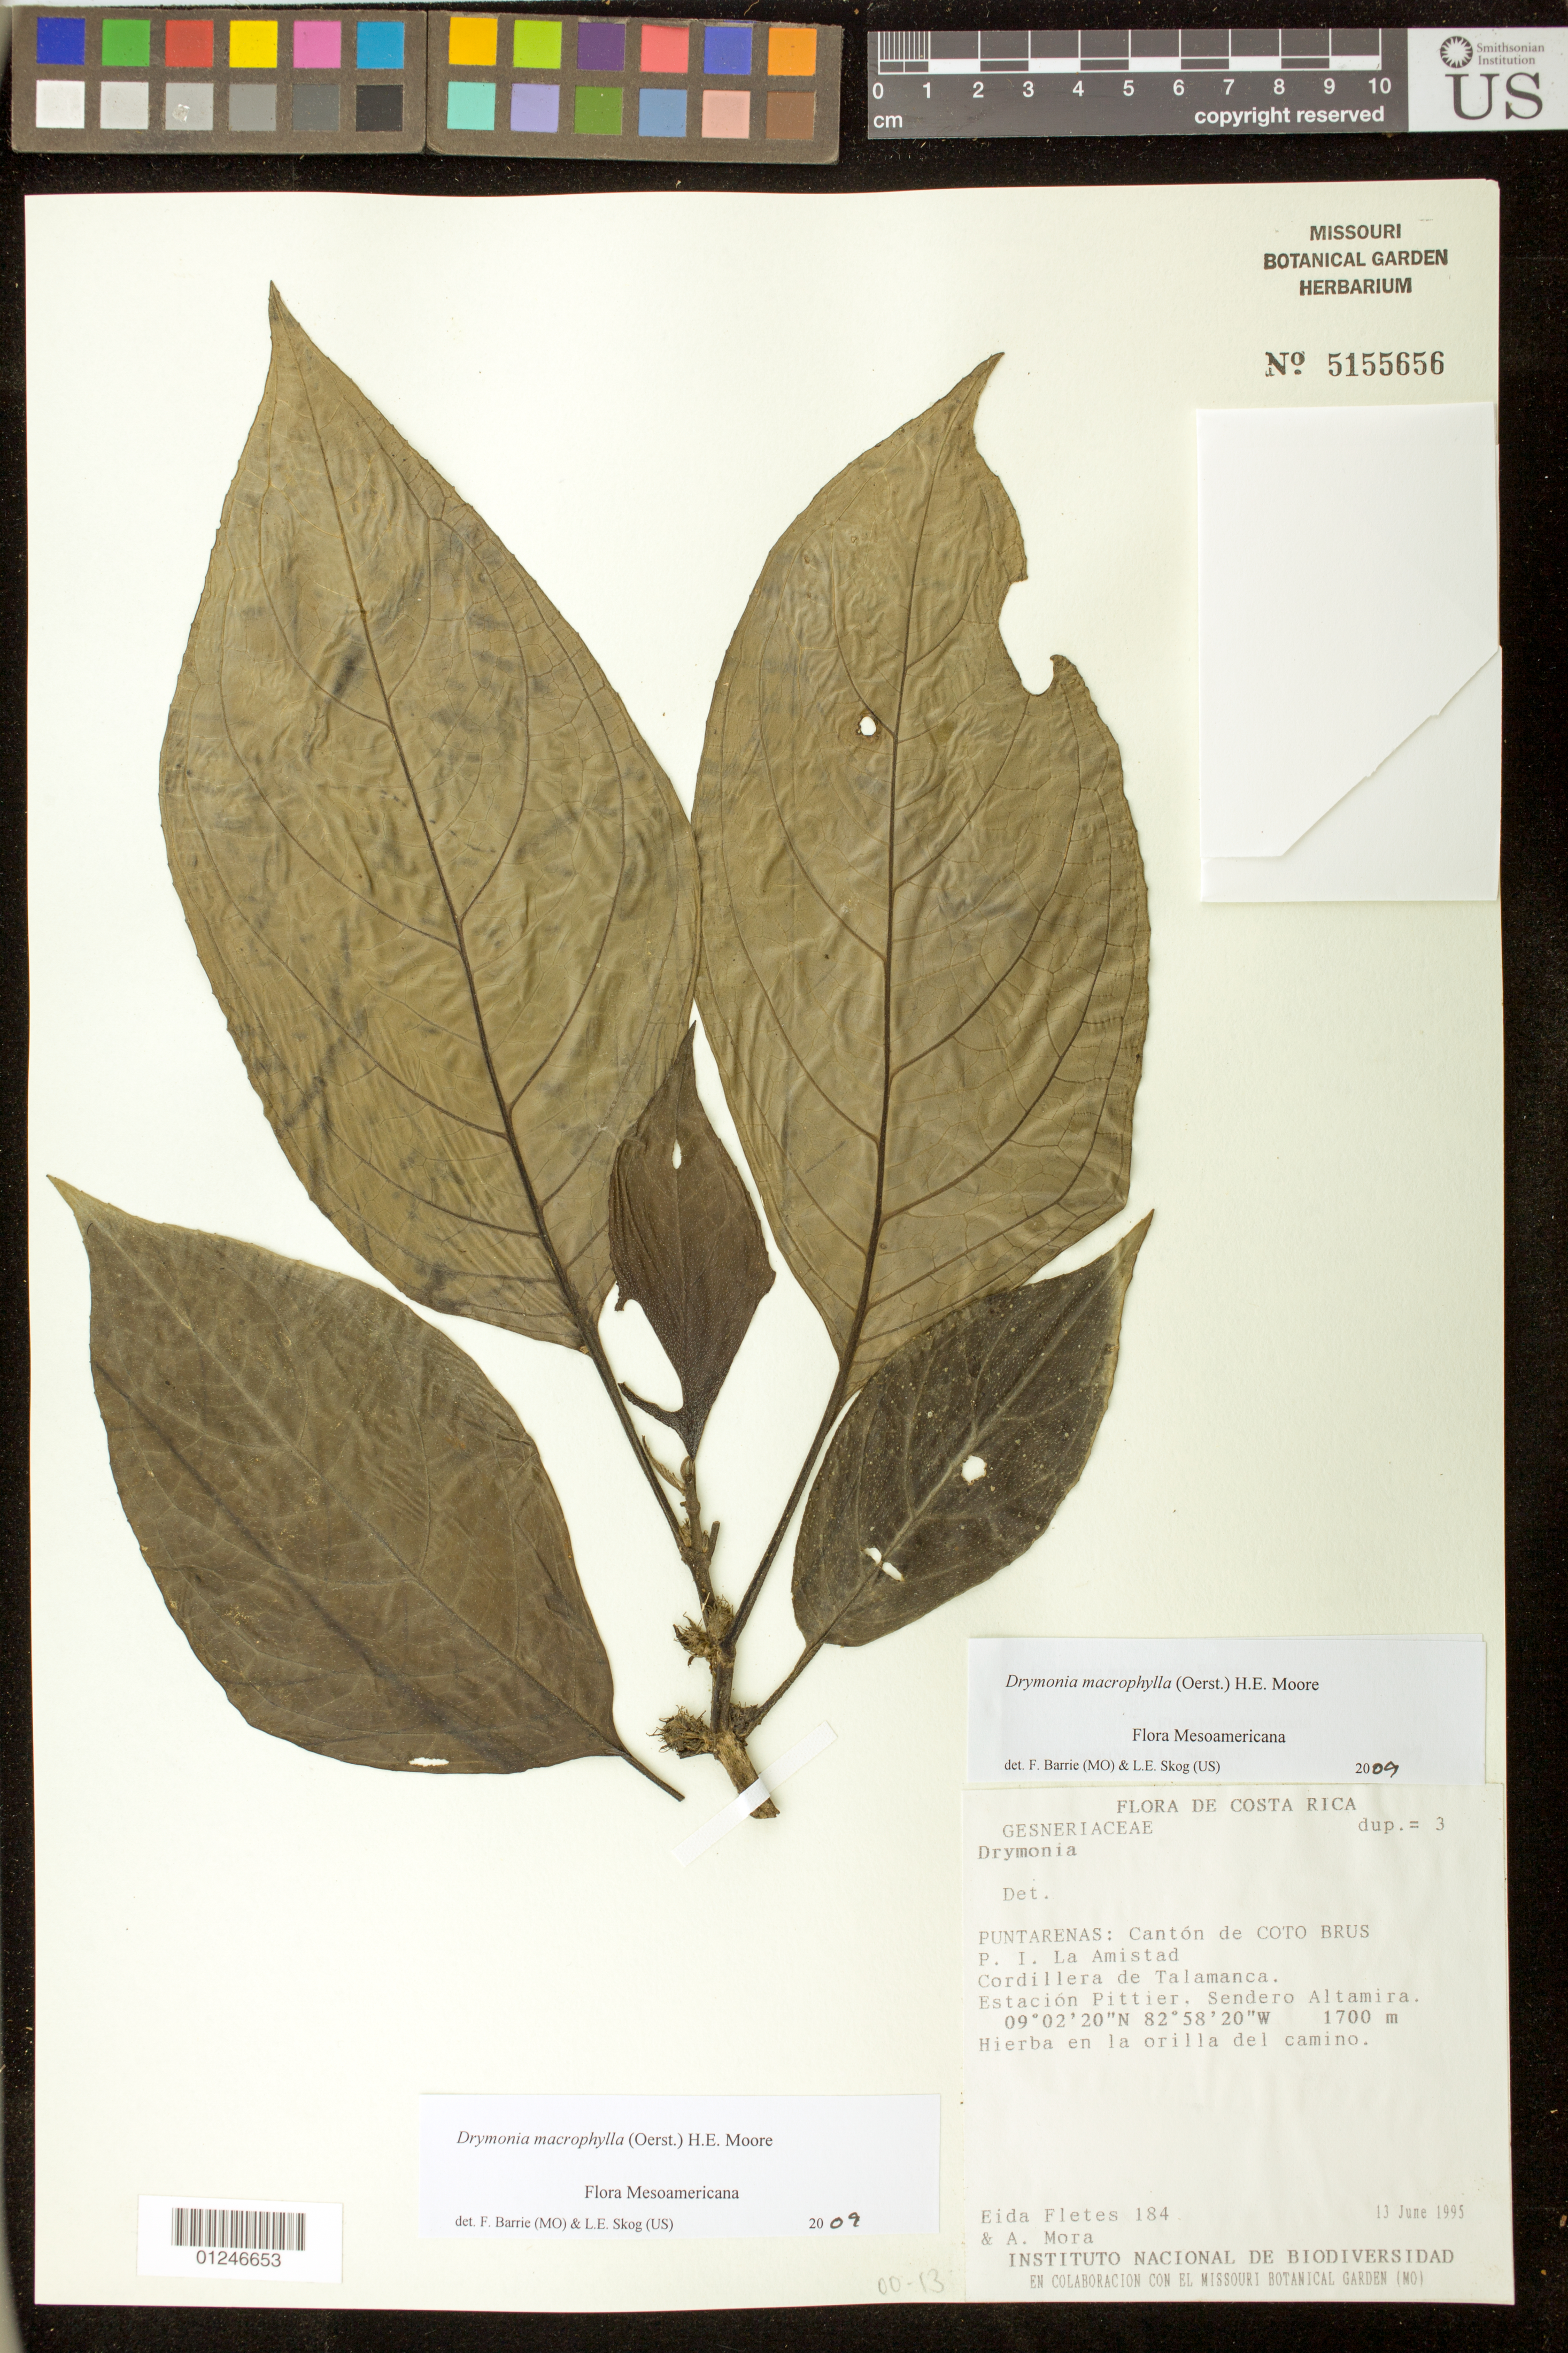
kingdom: Plantae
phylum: Tracheophyta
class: Magnoliopsida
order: Lamiales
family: Gesneriaceae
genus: Drymonia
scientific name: Drymonia macrophylla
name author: (Oerst.) H.E. Moore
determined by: Barrie, F. R.; Skog, Laurence E.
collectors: E. Fletes & A. Mora B.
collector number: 184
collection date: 1995-06-13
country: Costa Rica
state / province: Puntarenas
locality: Canton de Coto Brus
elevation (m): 1700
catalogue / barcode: US 5155656